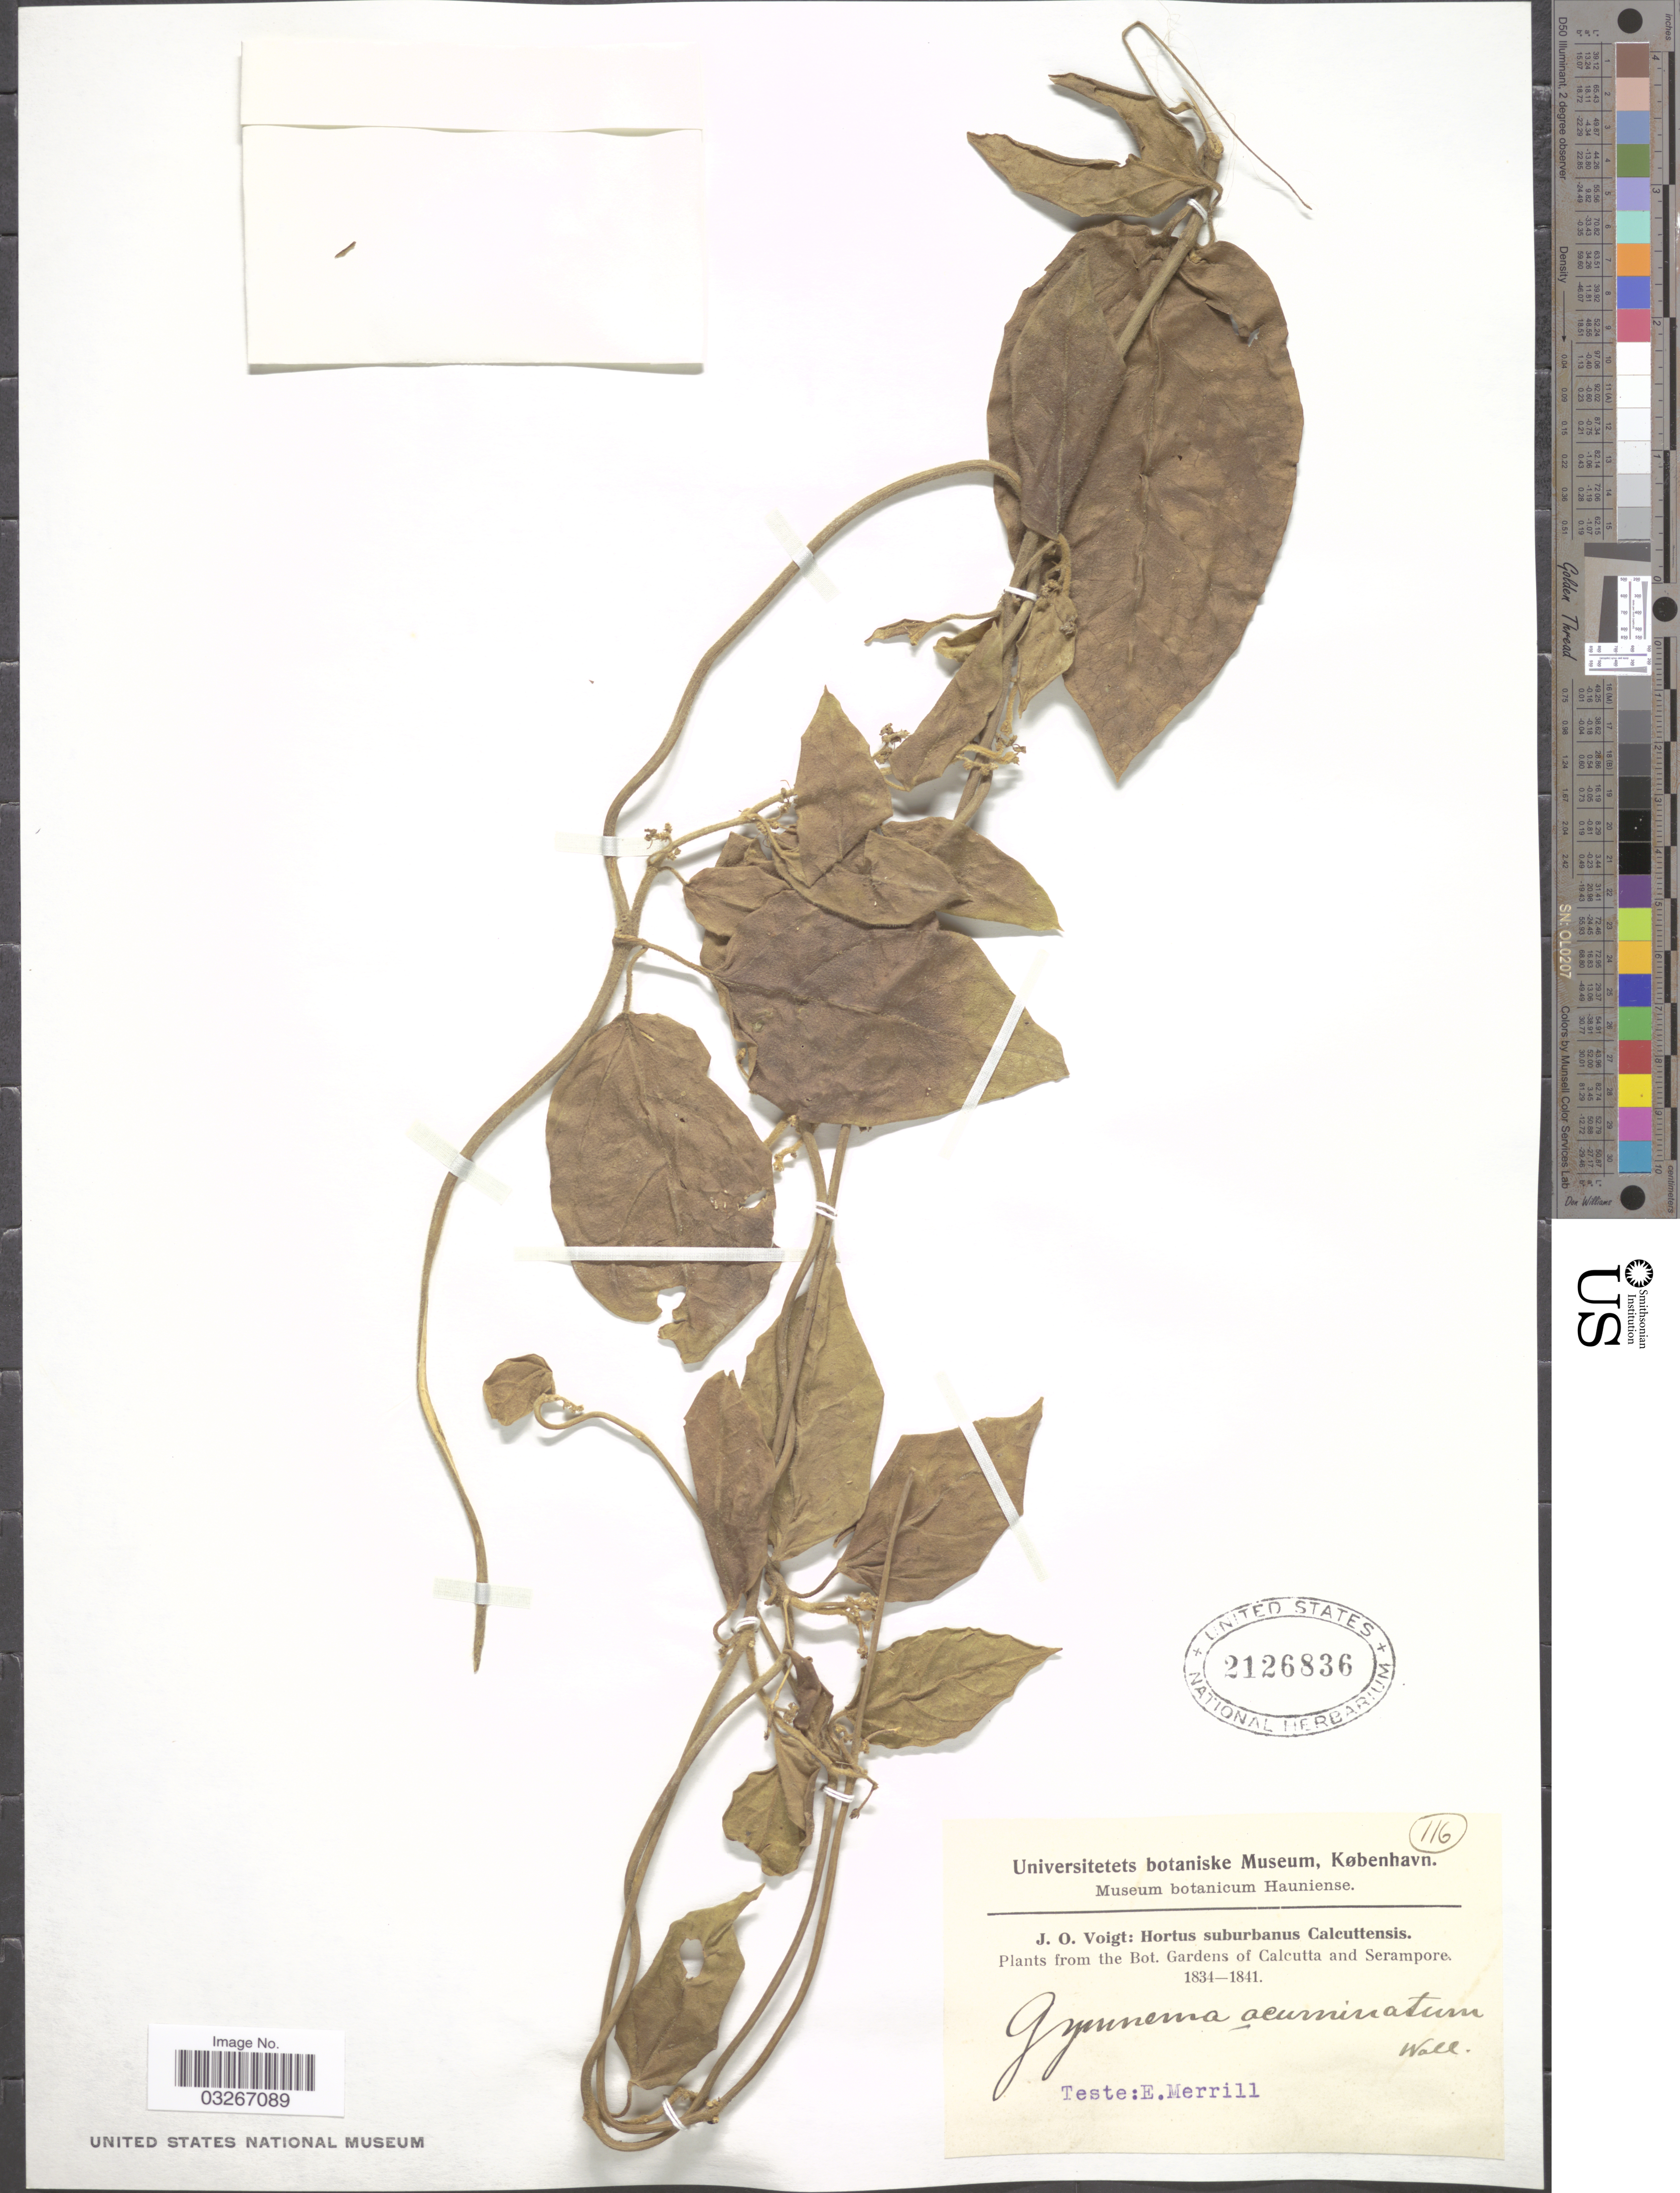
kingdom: Plantae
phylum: Tracheophyta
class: Magnoliopsida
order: Gentianales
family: Apocynaceae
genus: Gymnema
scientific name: Gymnema acuminatum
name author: Wall.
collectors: J. O. Voigt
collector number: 116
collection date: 1834/1841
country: India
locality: The Bot. Gardens of Calcutta and Serampore.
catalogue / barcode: US 2126836